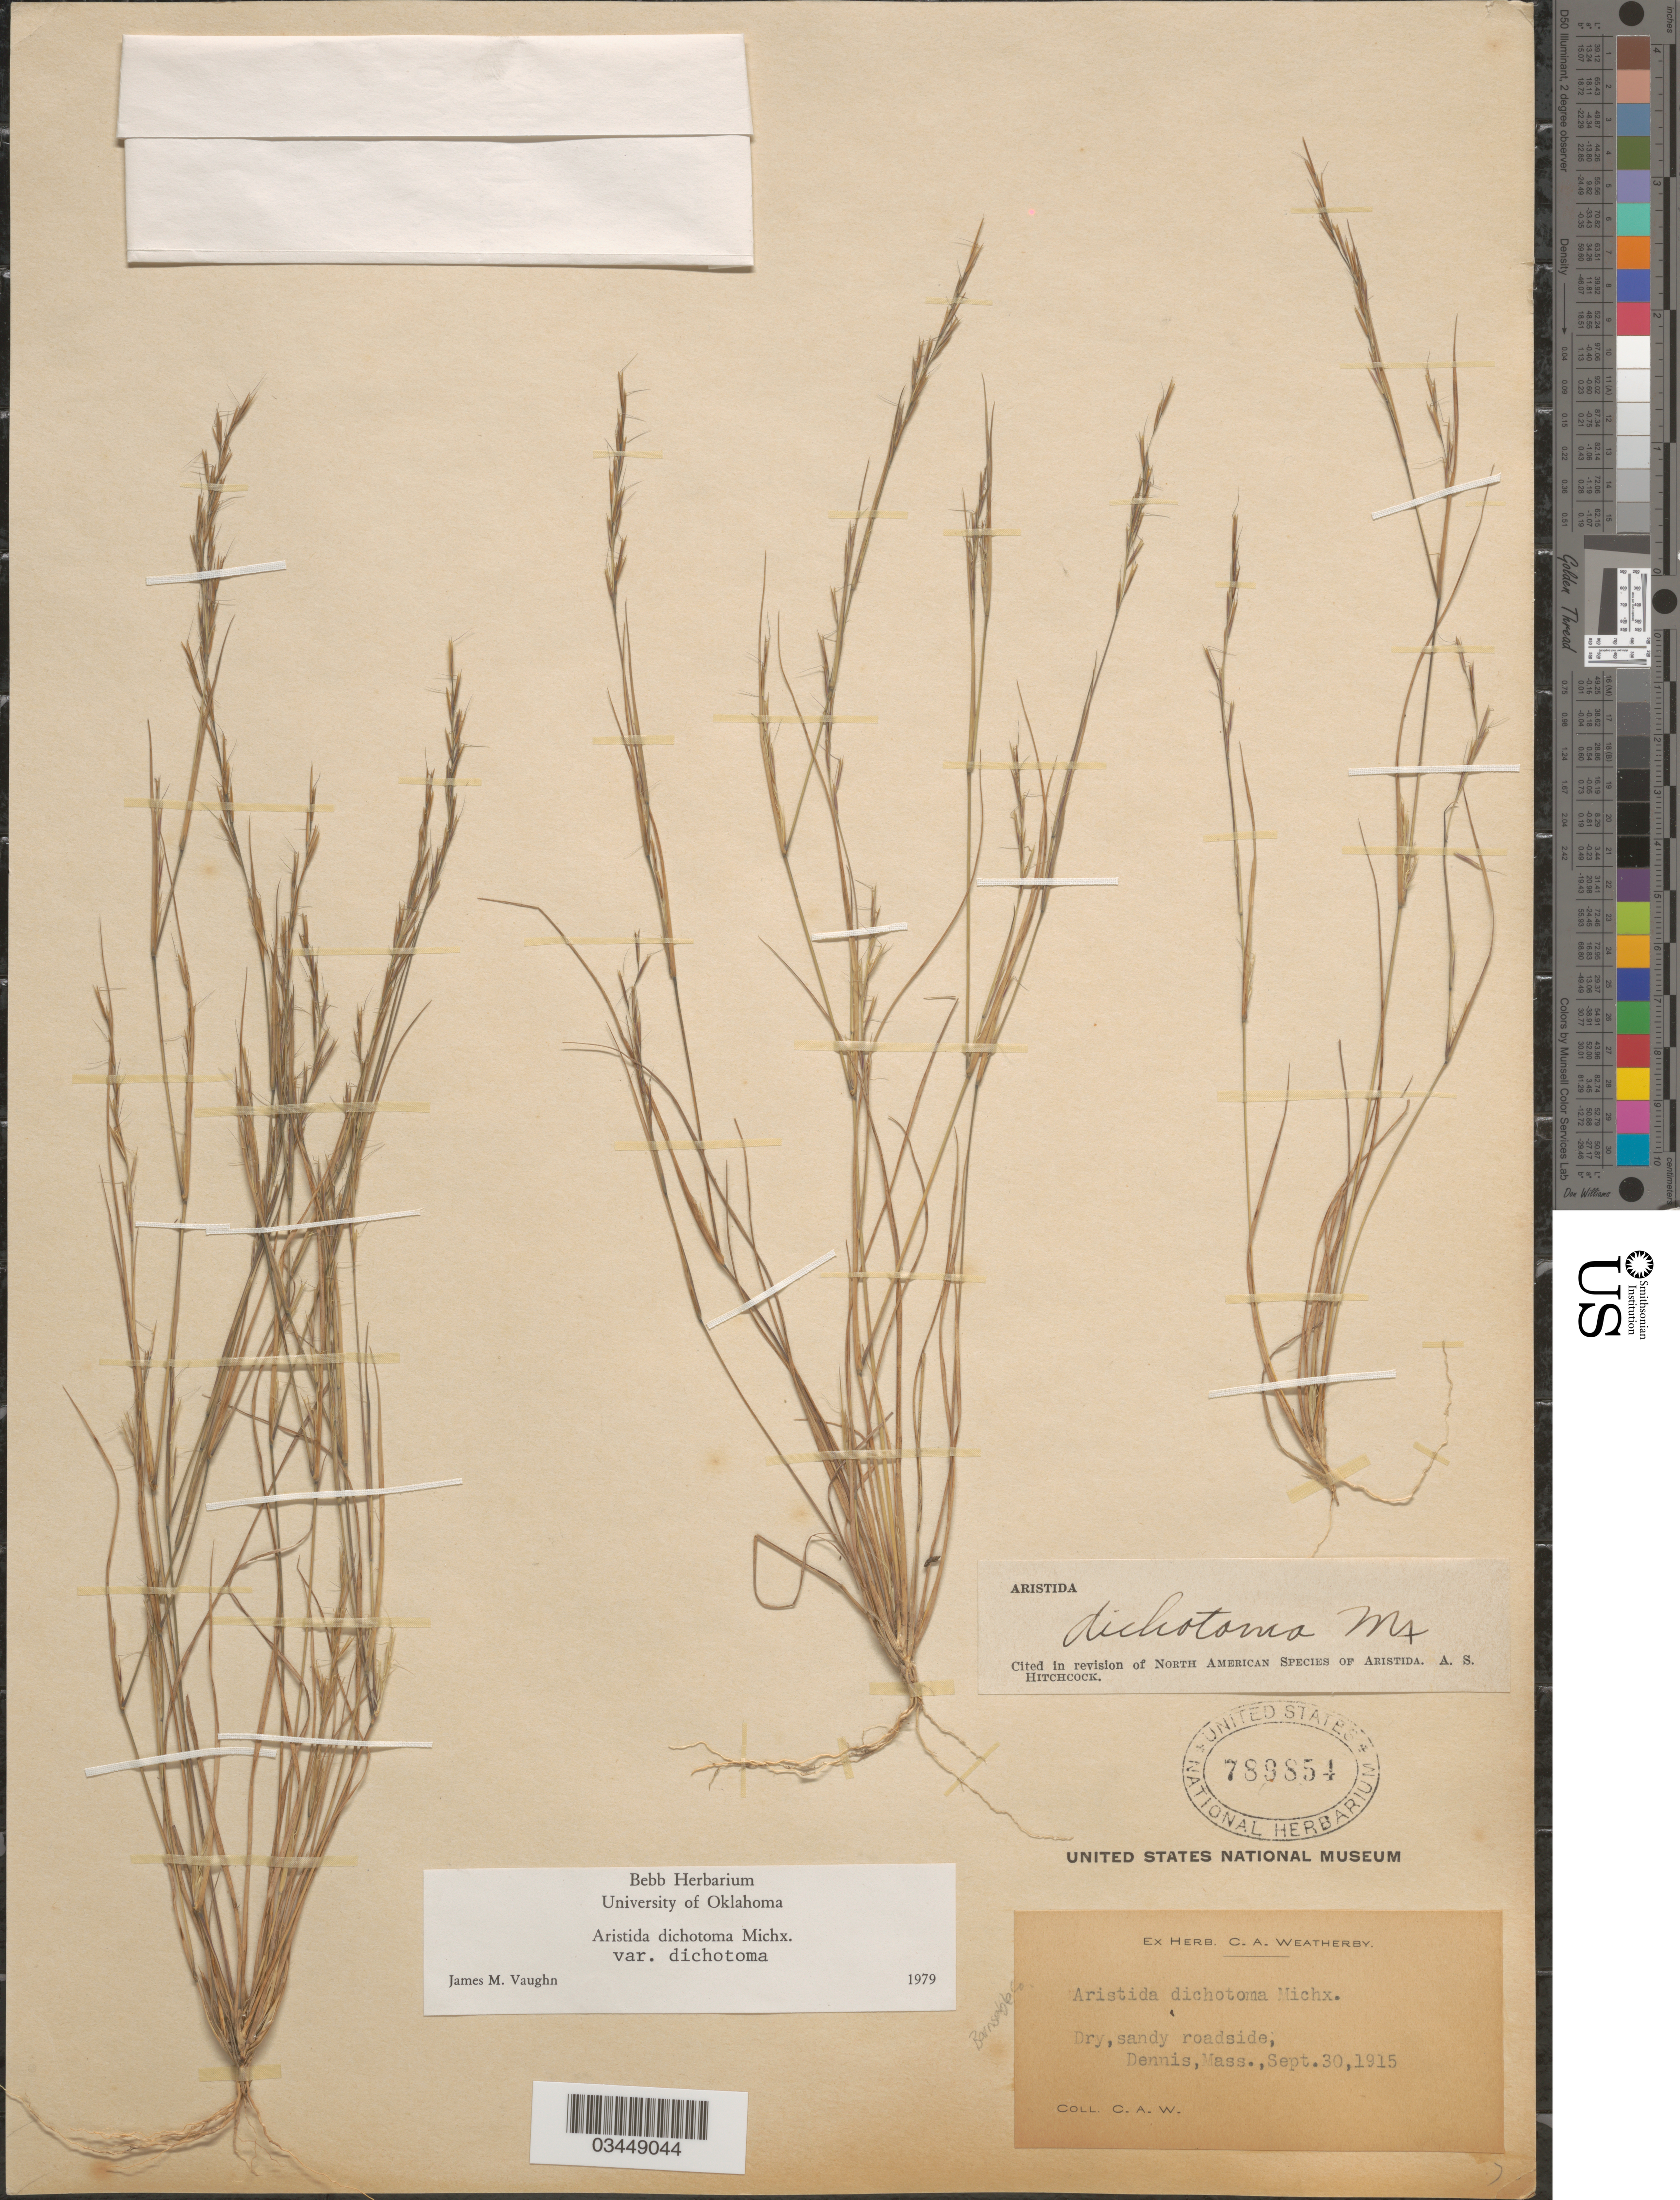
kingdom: Plantae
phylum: Tracheophyta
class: Liliopsida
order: Poales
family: Poaceae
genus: Aristida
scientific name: Aristida dichotoma var. dichotoma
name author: Michx.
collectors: C. A. Weatherby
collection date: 1915-09-30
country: United States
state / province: Massachusetts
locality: Dry, sandy roadside, Dennis. Barnsable Co.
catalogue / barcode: US 789854